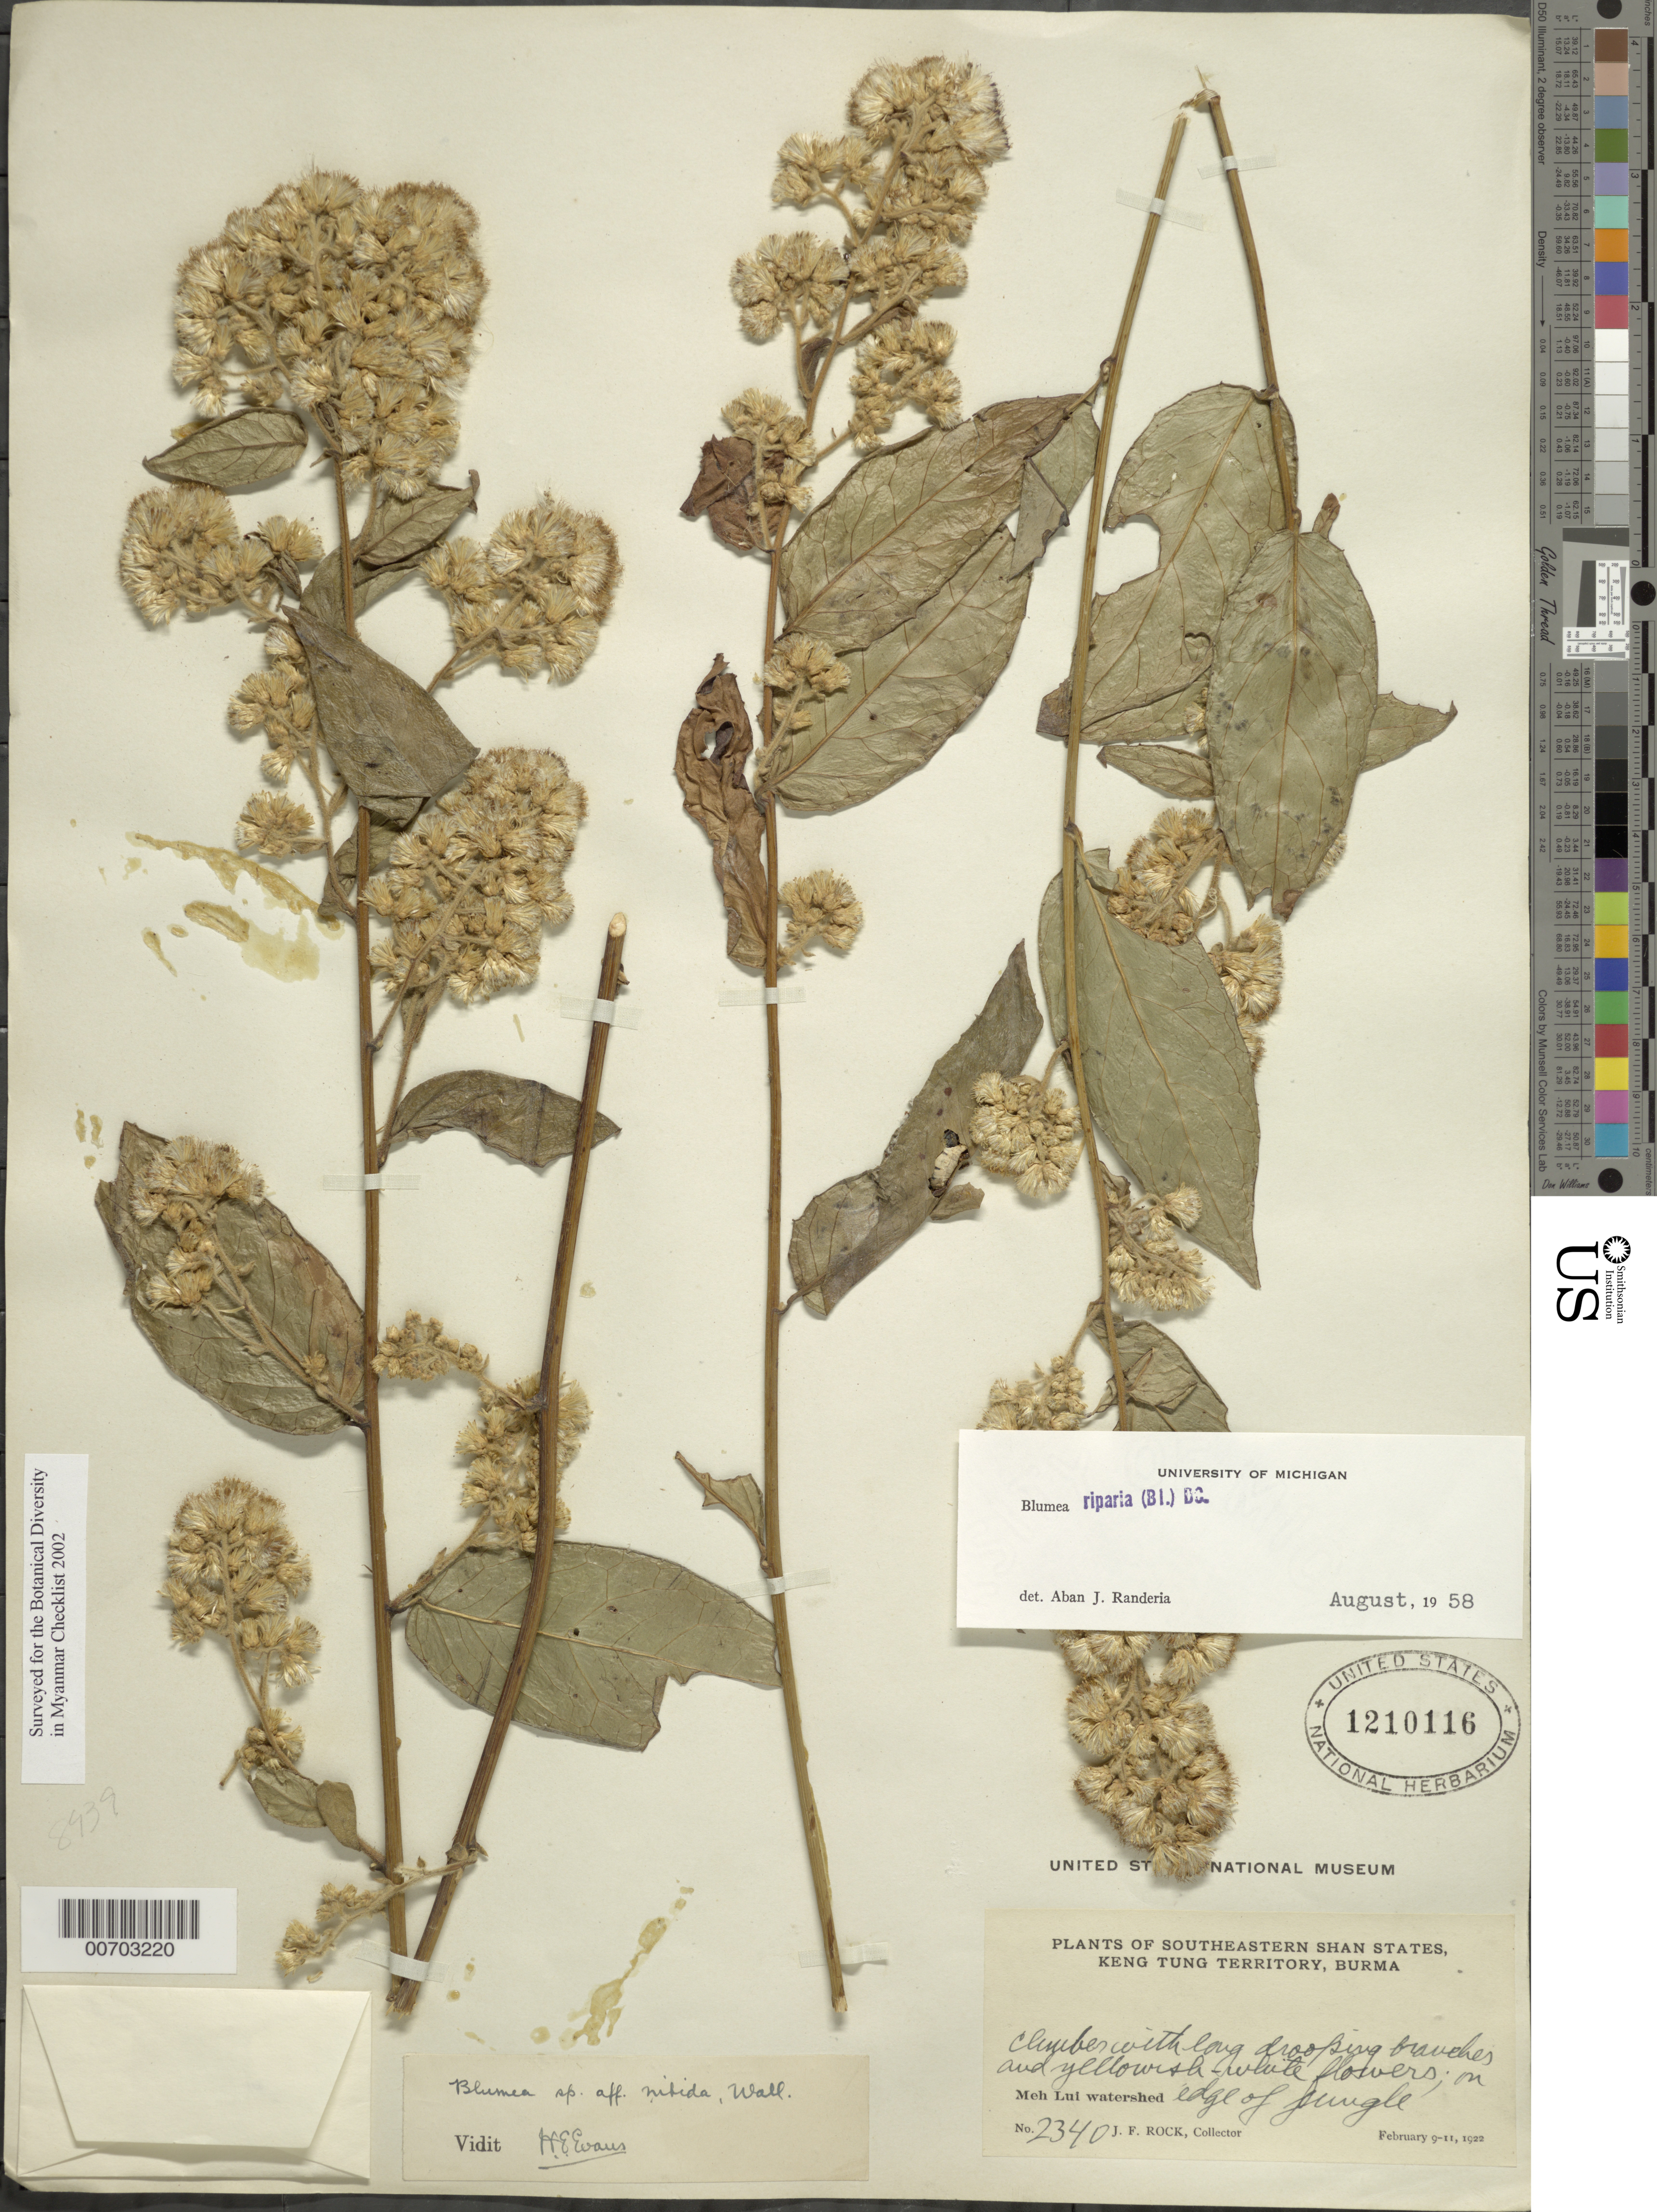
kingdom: Plantae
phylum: Tracheophyta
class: Magnoliopsida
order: Asterales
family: Asteraceae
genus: Blumea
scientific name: Blumea riparia var. riparia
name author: (Blume) DC.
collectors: J. F. Rock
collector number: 2340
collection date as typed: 09 Feb 1922 to 11 Feb 1922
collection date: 1922-02-09/1922-02-11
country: Myanmar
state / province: Shan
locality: Southeastern Shan States, Keng Tung Terr., Meh Lui, watershed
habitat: Edge of jungle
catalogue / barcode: US 1210116